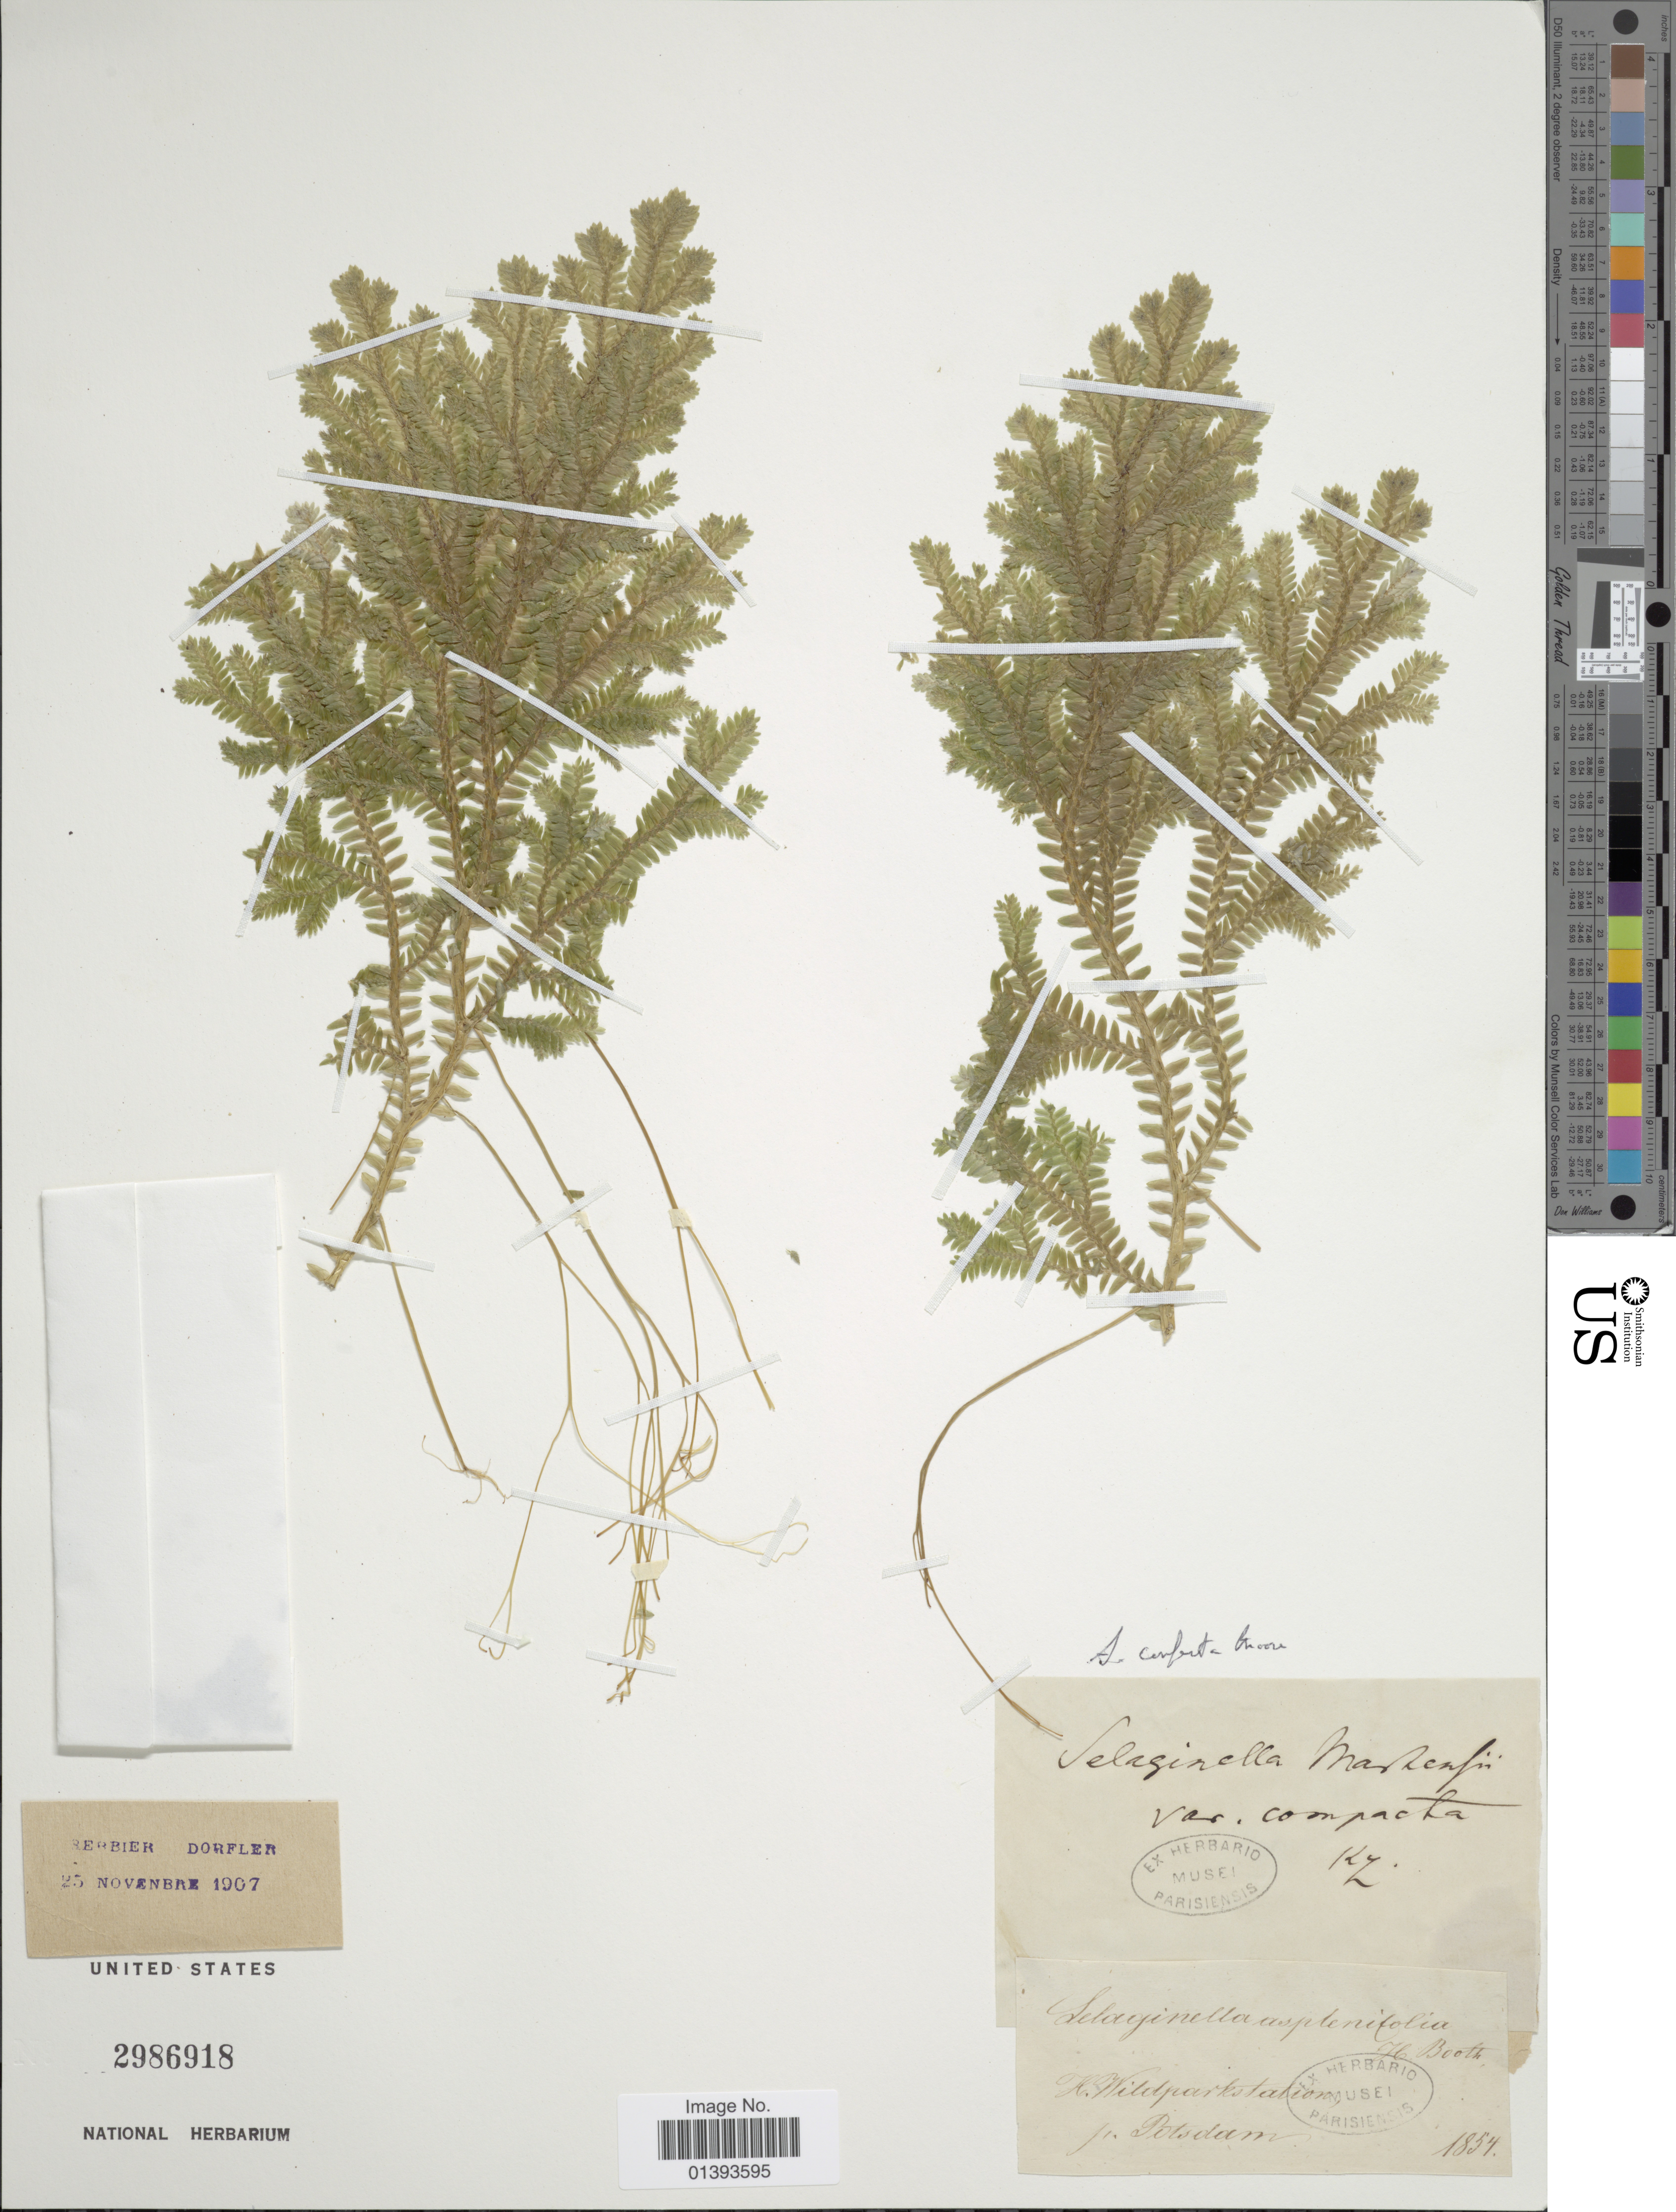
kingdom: Plantae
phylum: Tracheophyta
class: Lycopodiopsida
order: Selaginellales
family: Selaginellaceae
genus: Selaginella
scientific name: Selaginella conferta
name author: Baker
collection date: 1854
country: Germany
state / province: Brandenburg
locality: Wildparkstation p. Potsdam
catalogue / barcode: US 2986918